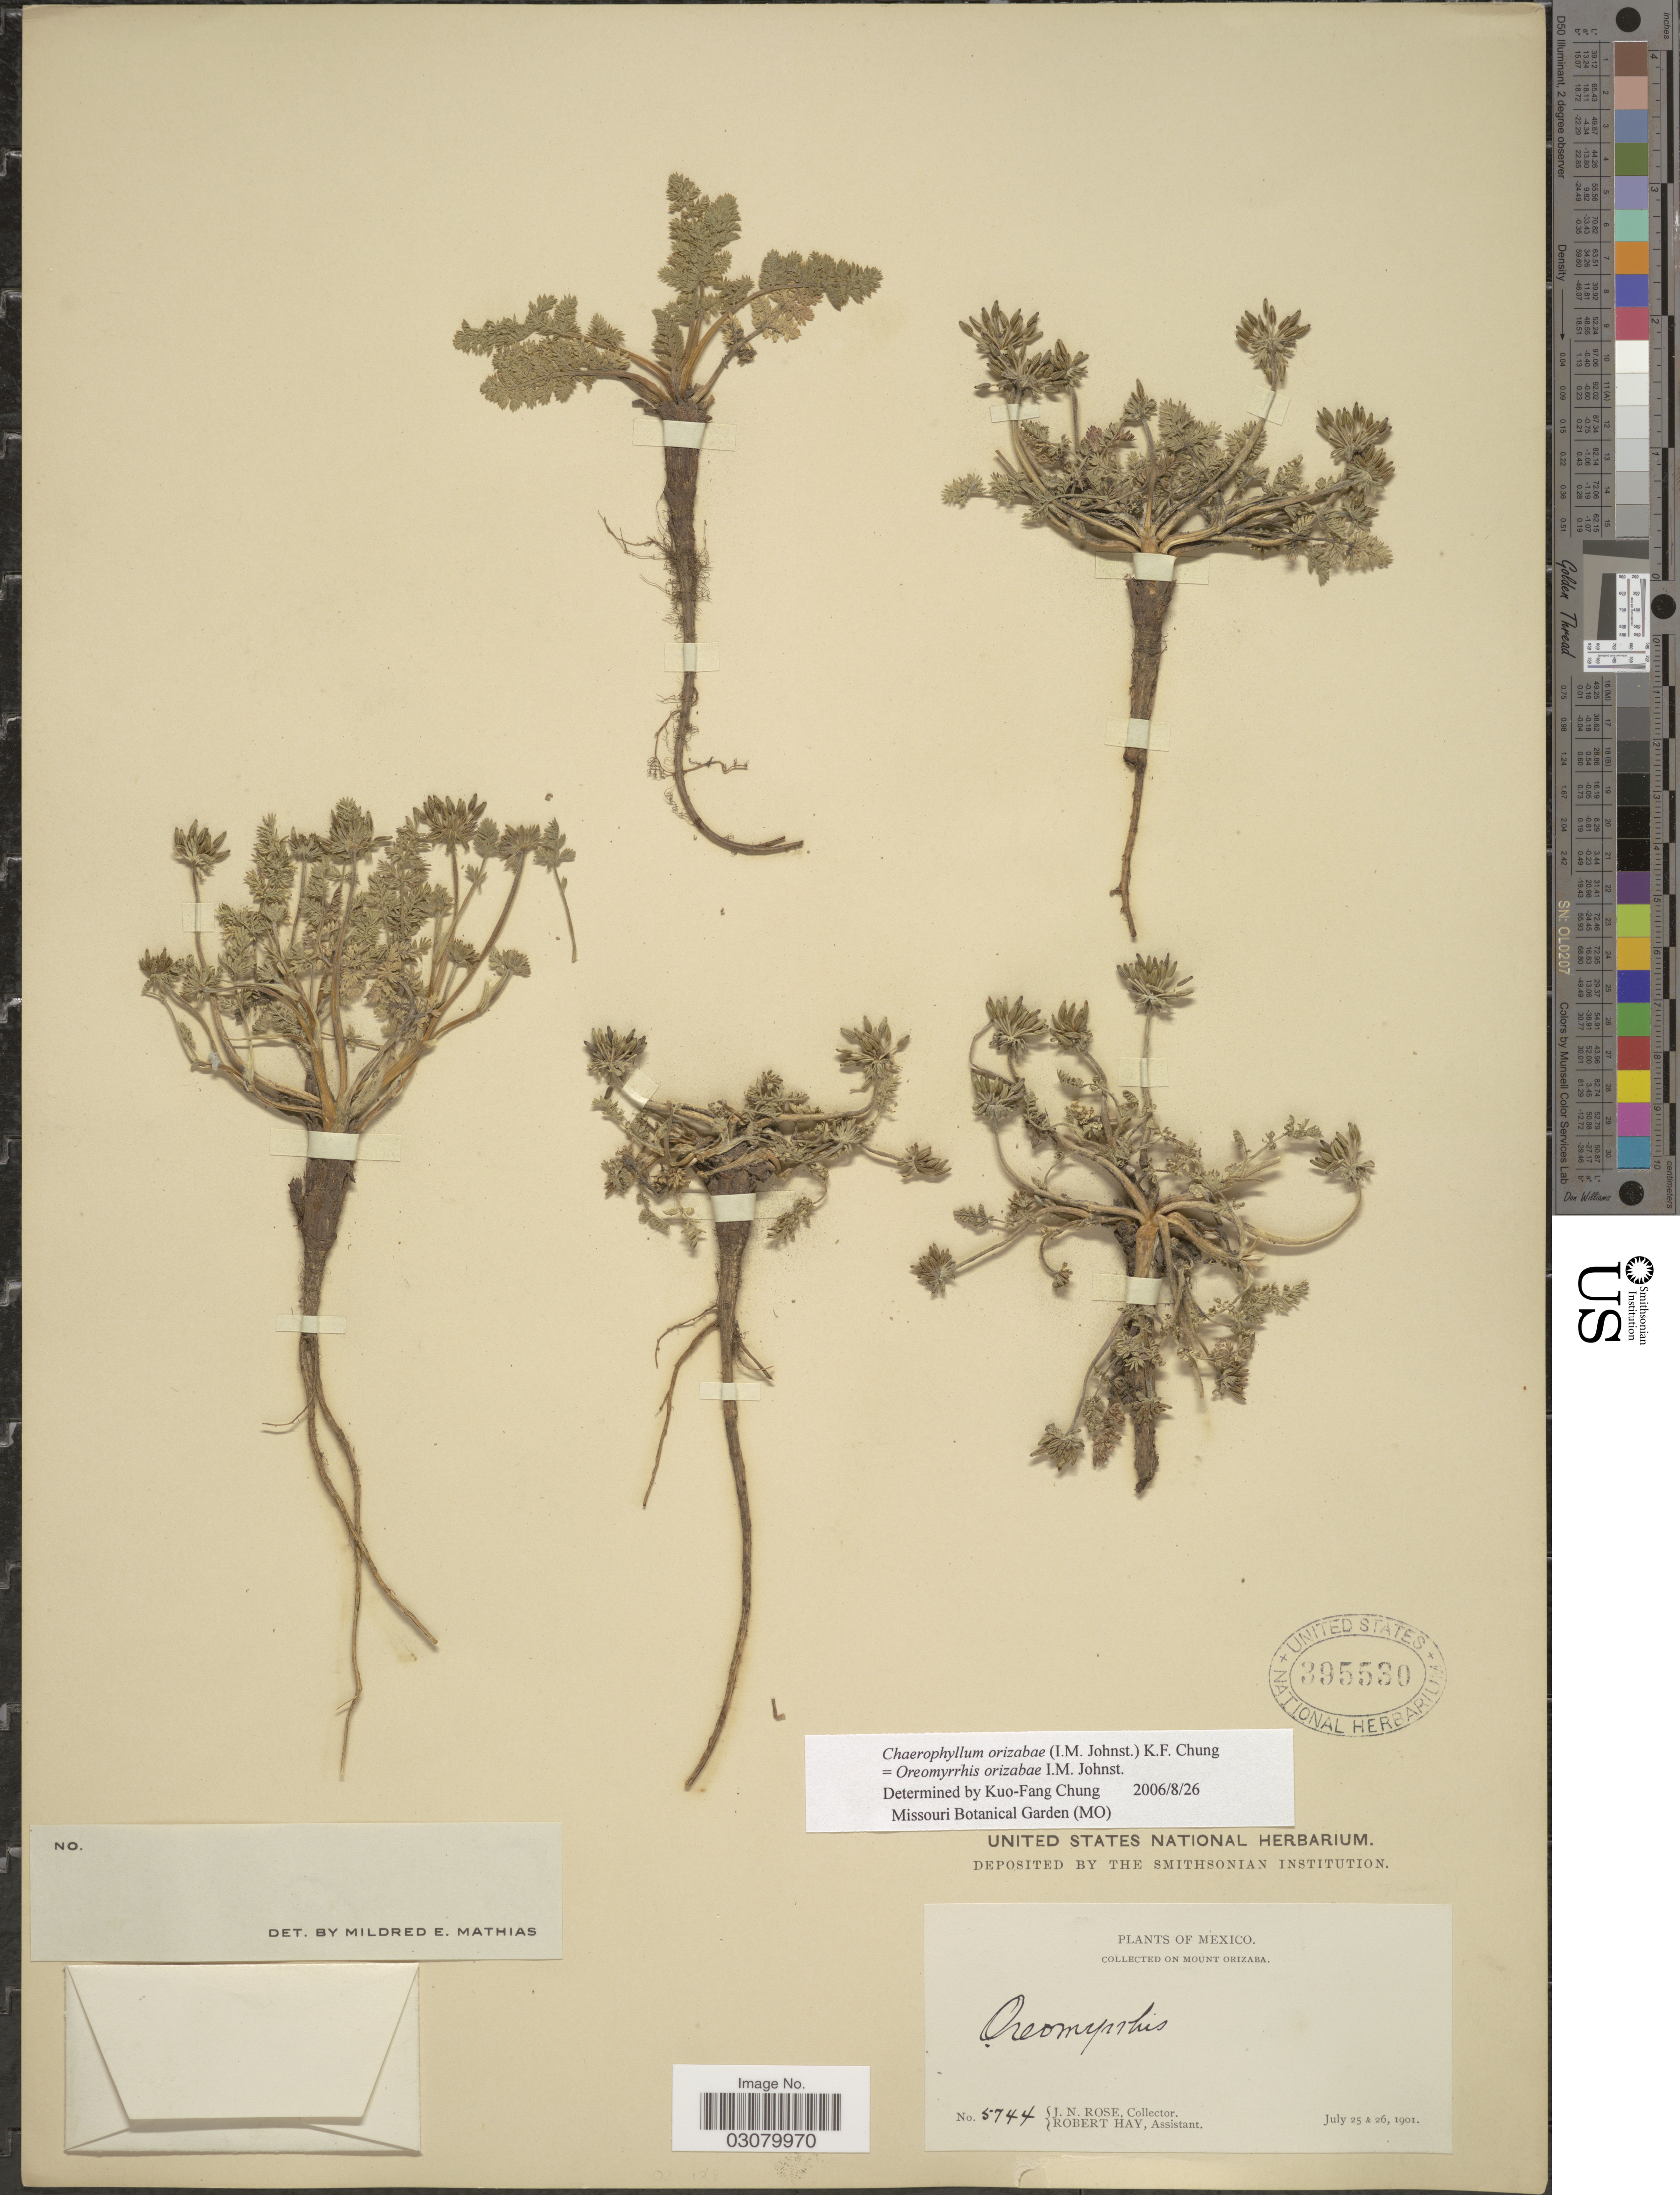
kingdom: Plantae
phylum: Tracheophyta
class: Magnoliopsida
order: Apiales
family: Apiaceae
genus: Oreomyrrhis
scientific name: Oreomyrrhis orizabae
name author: I.M. Johnst.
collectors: J. N. Rose & R. Hay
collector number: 5744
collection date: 1901-07-25/1901-07-26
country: Mexico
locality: Mount Orizaba.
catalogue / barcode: US 395530